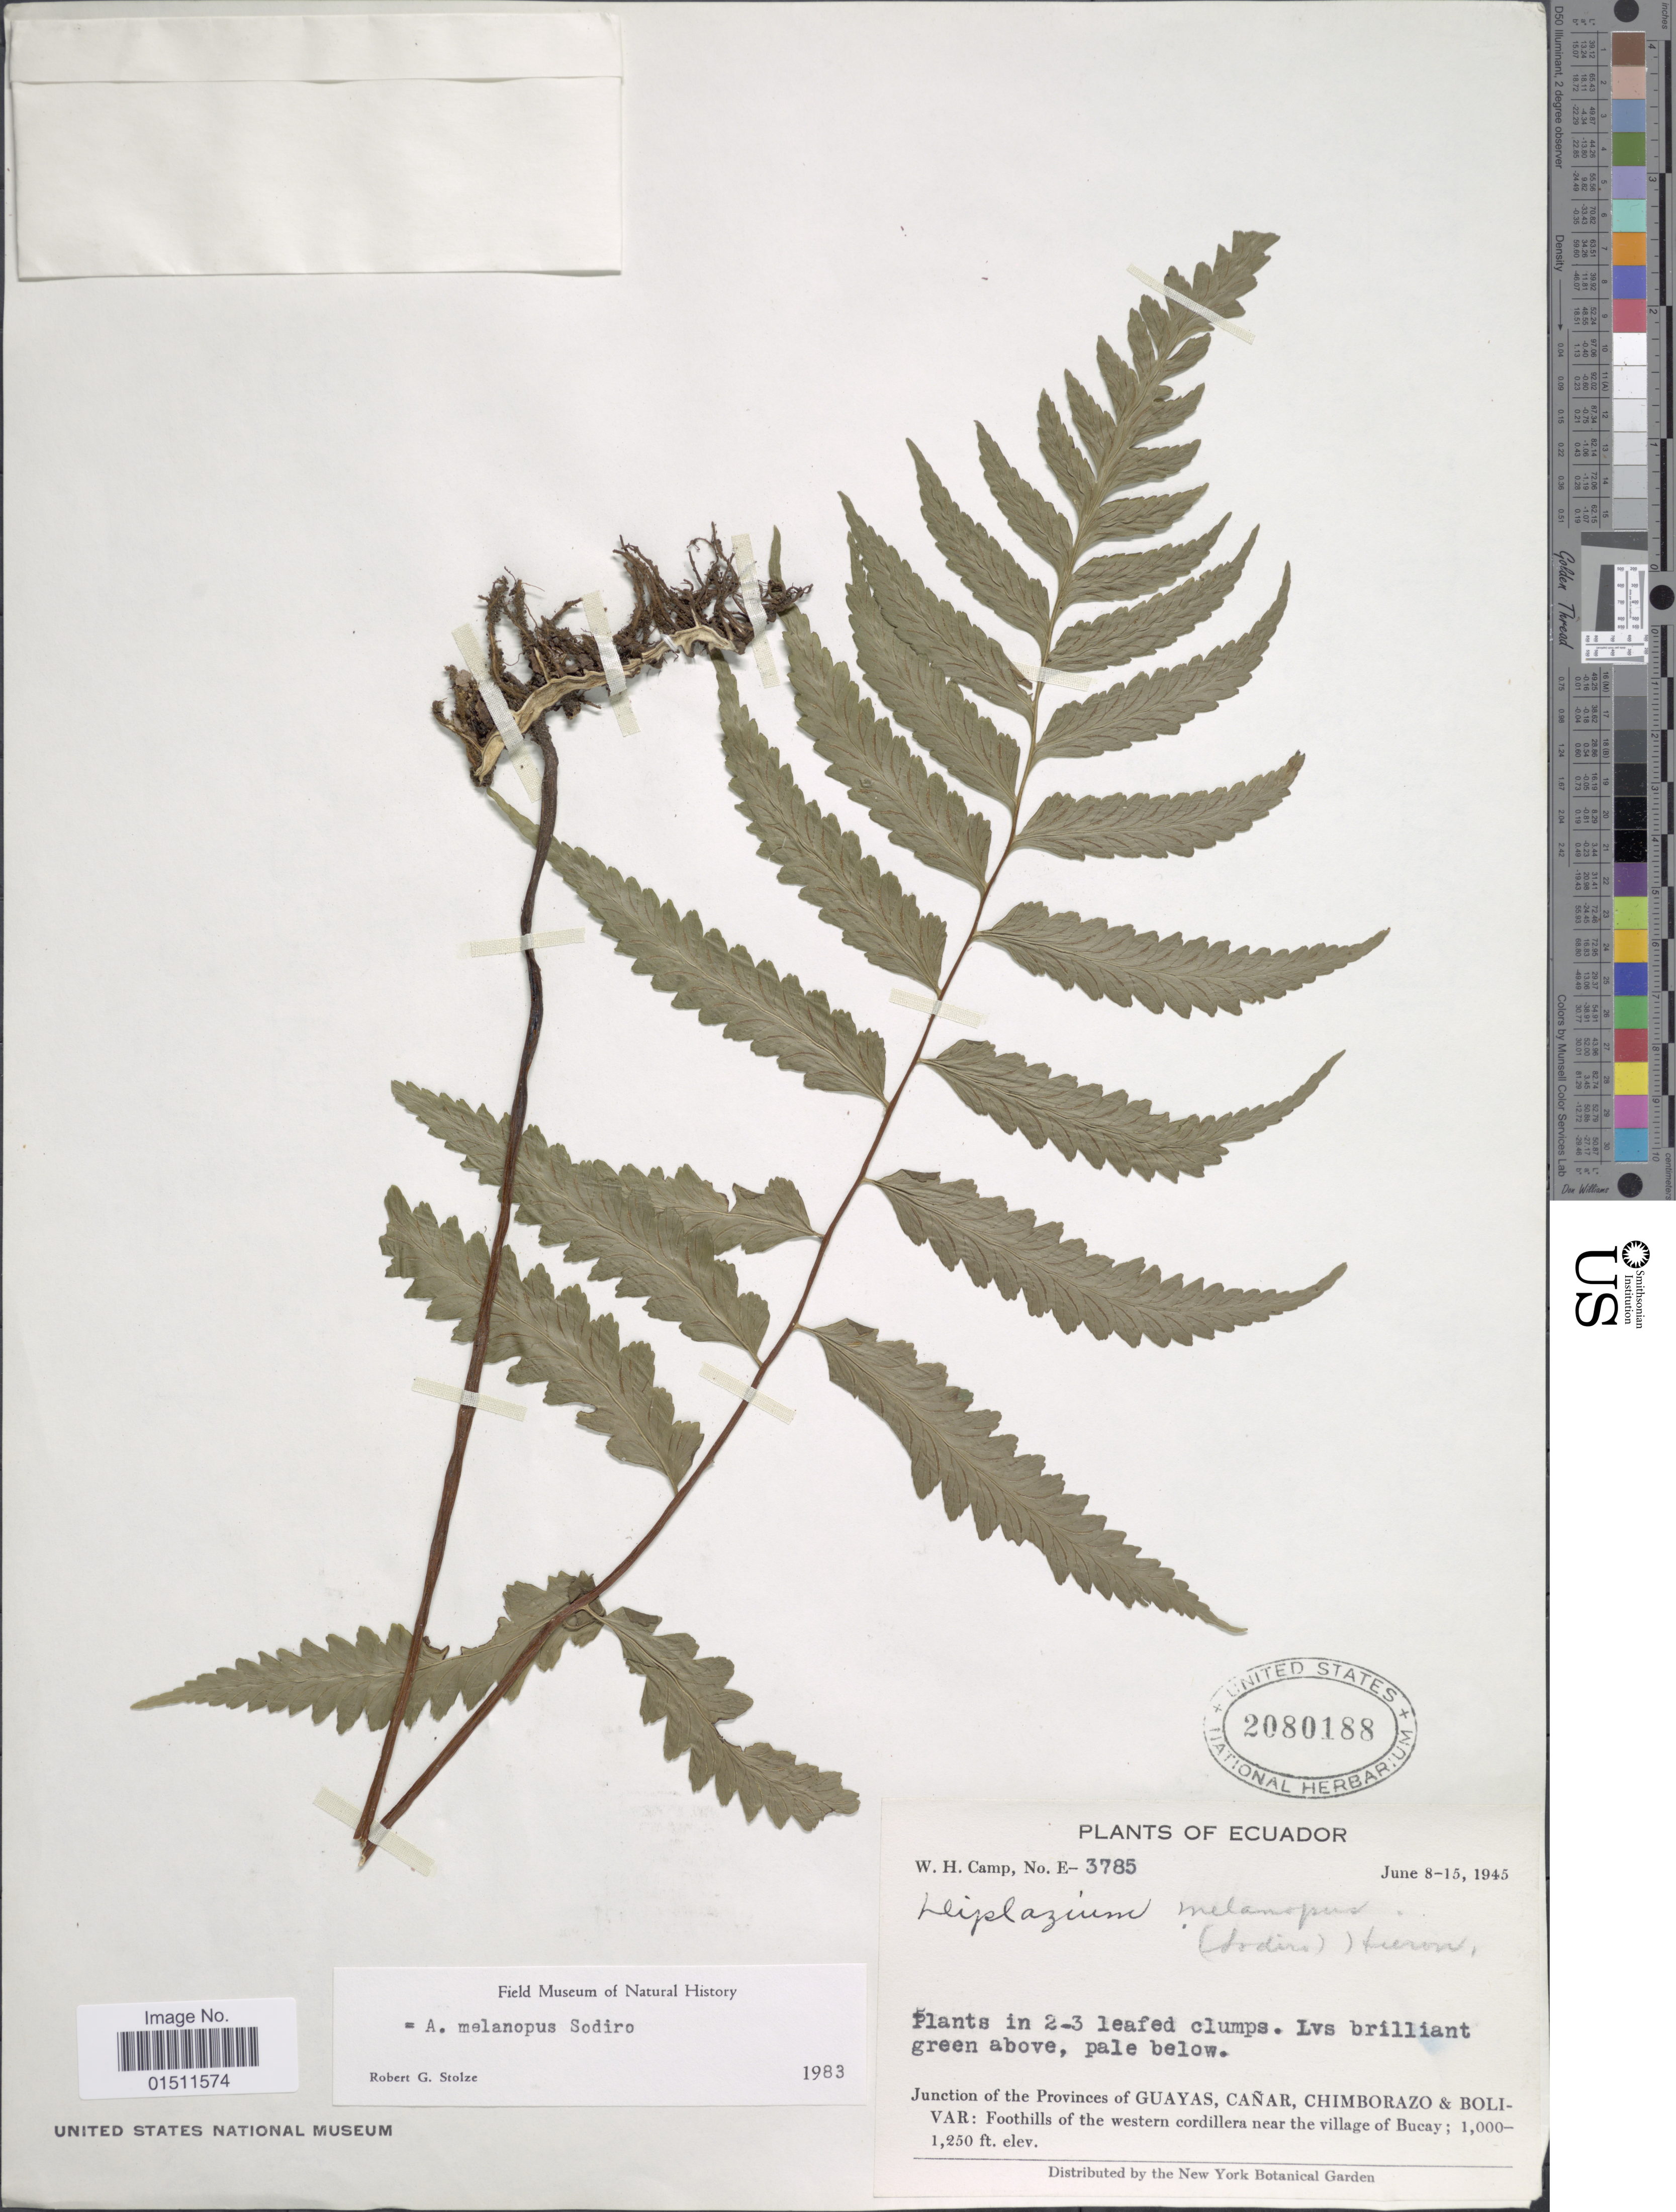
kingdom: Plantae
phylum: Tracheophyta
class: Polypodiopsida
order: Polypodiales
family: Aspleniaceae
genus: Asplenium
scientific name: Asplenium melanopus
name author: Sodiro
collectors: W. H. Camp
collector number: E-3785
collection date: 1945-06-08/1945-06-15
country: Ecuador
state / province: Guayas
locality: Junction of the Provinces of Guayas, Canar, Chimborazo and Bolivar: Foothills of the western cordillera near the village of Bucay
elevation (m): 305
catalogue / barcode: US 2080188